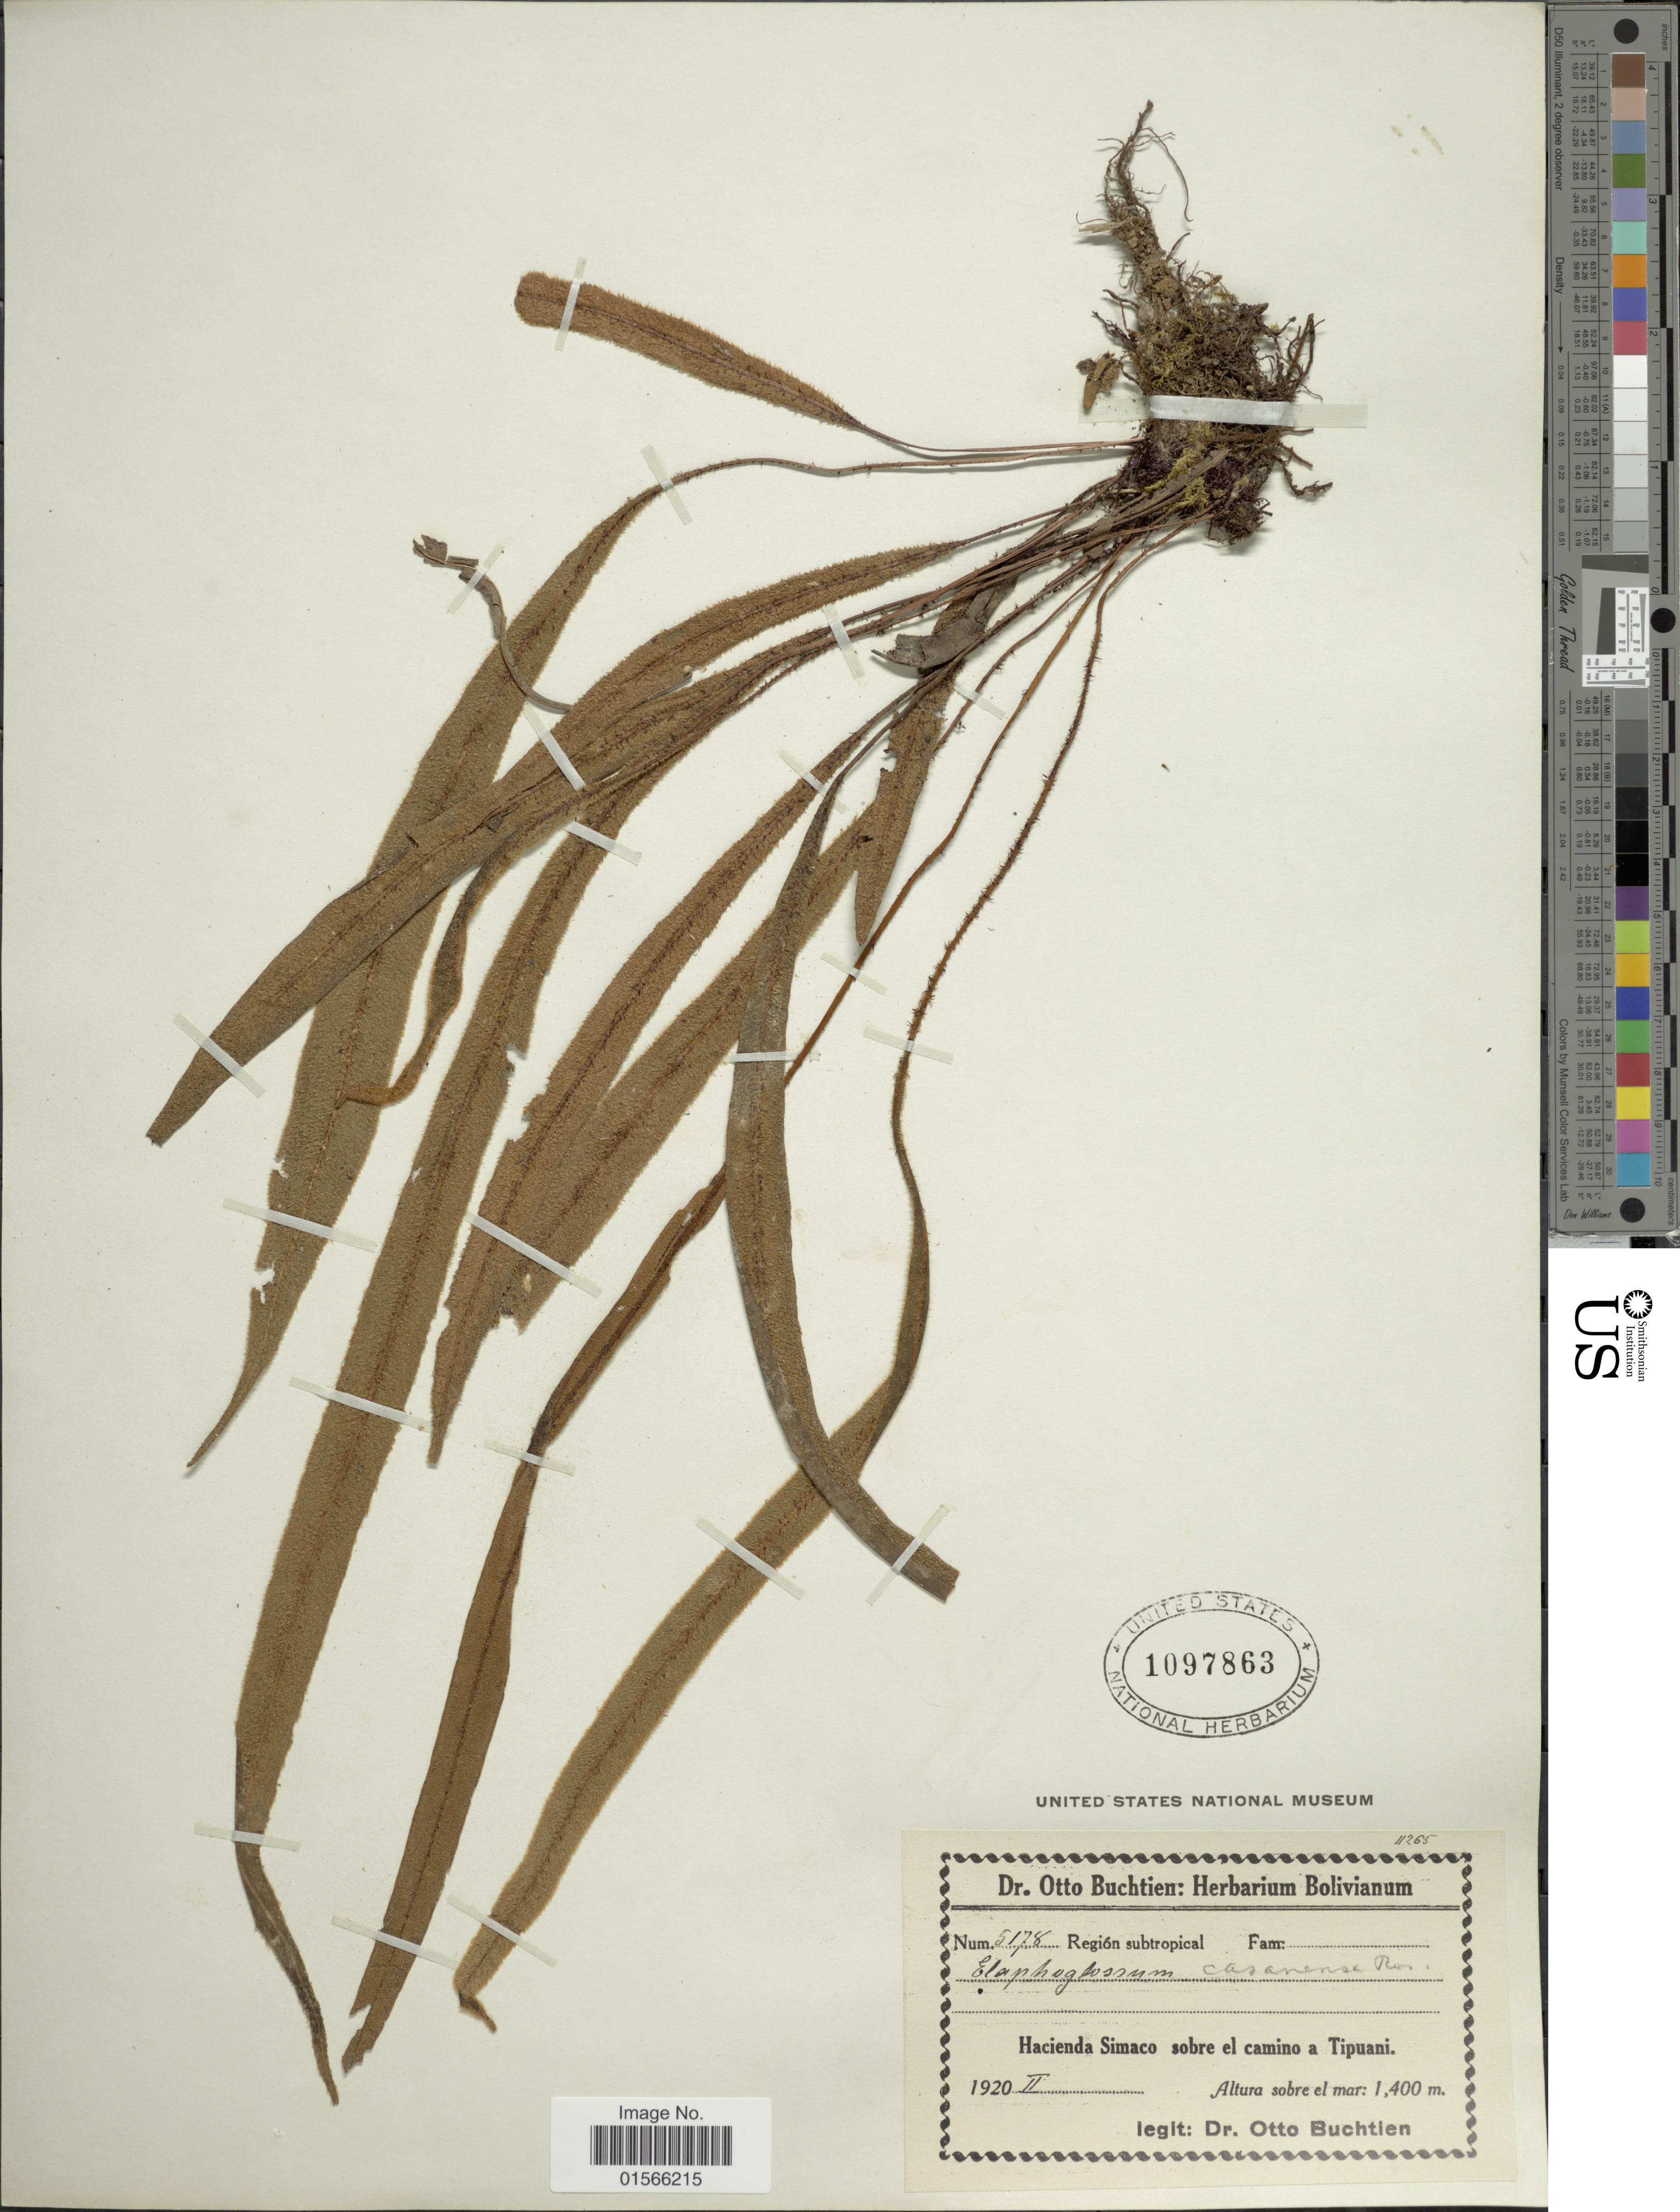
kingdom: Plantae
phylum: Tracheophyta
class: Polypodiopsida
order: Polypodiales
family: Dryopteridaceae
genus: Elaphoglossum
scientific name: Elaphoglossum casanense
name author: Rosenst.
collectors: O. Buchtien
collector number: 5178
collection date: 1920-02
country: Bolivia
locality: Hacienda Simaco sobre el camino a Tipuani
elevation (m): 1400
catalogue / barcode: US 1097863